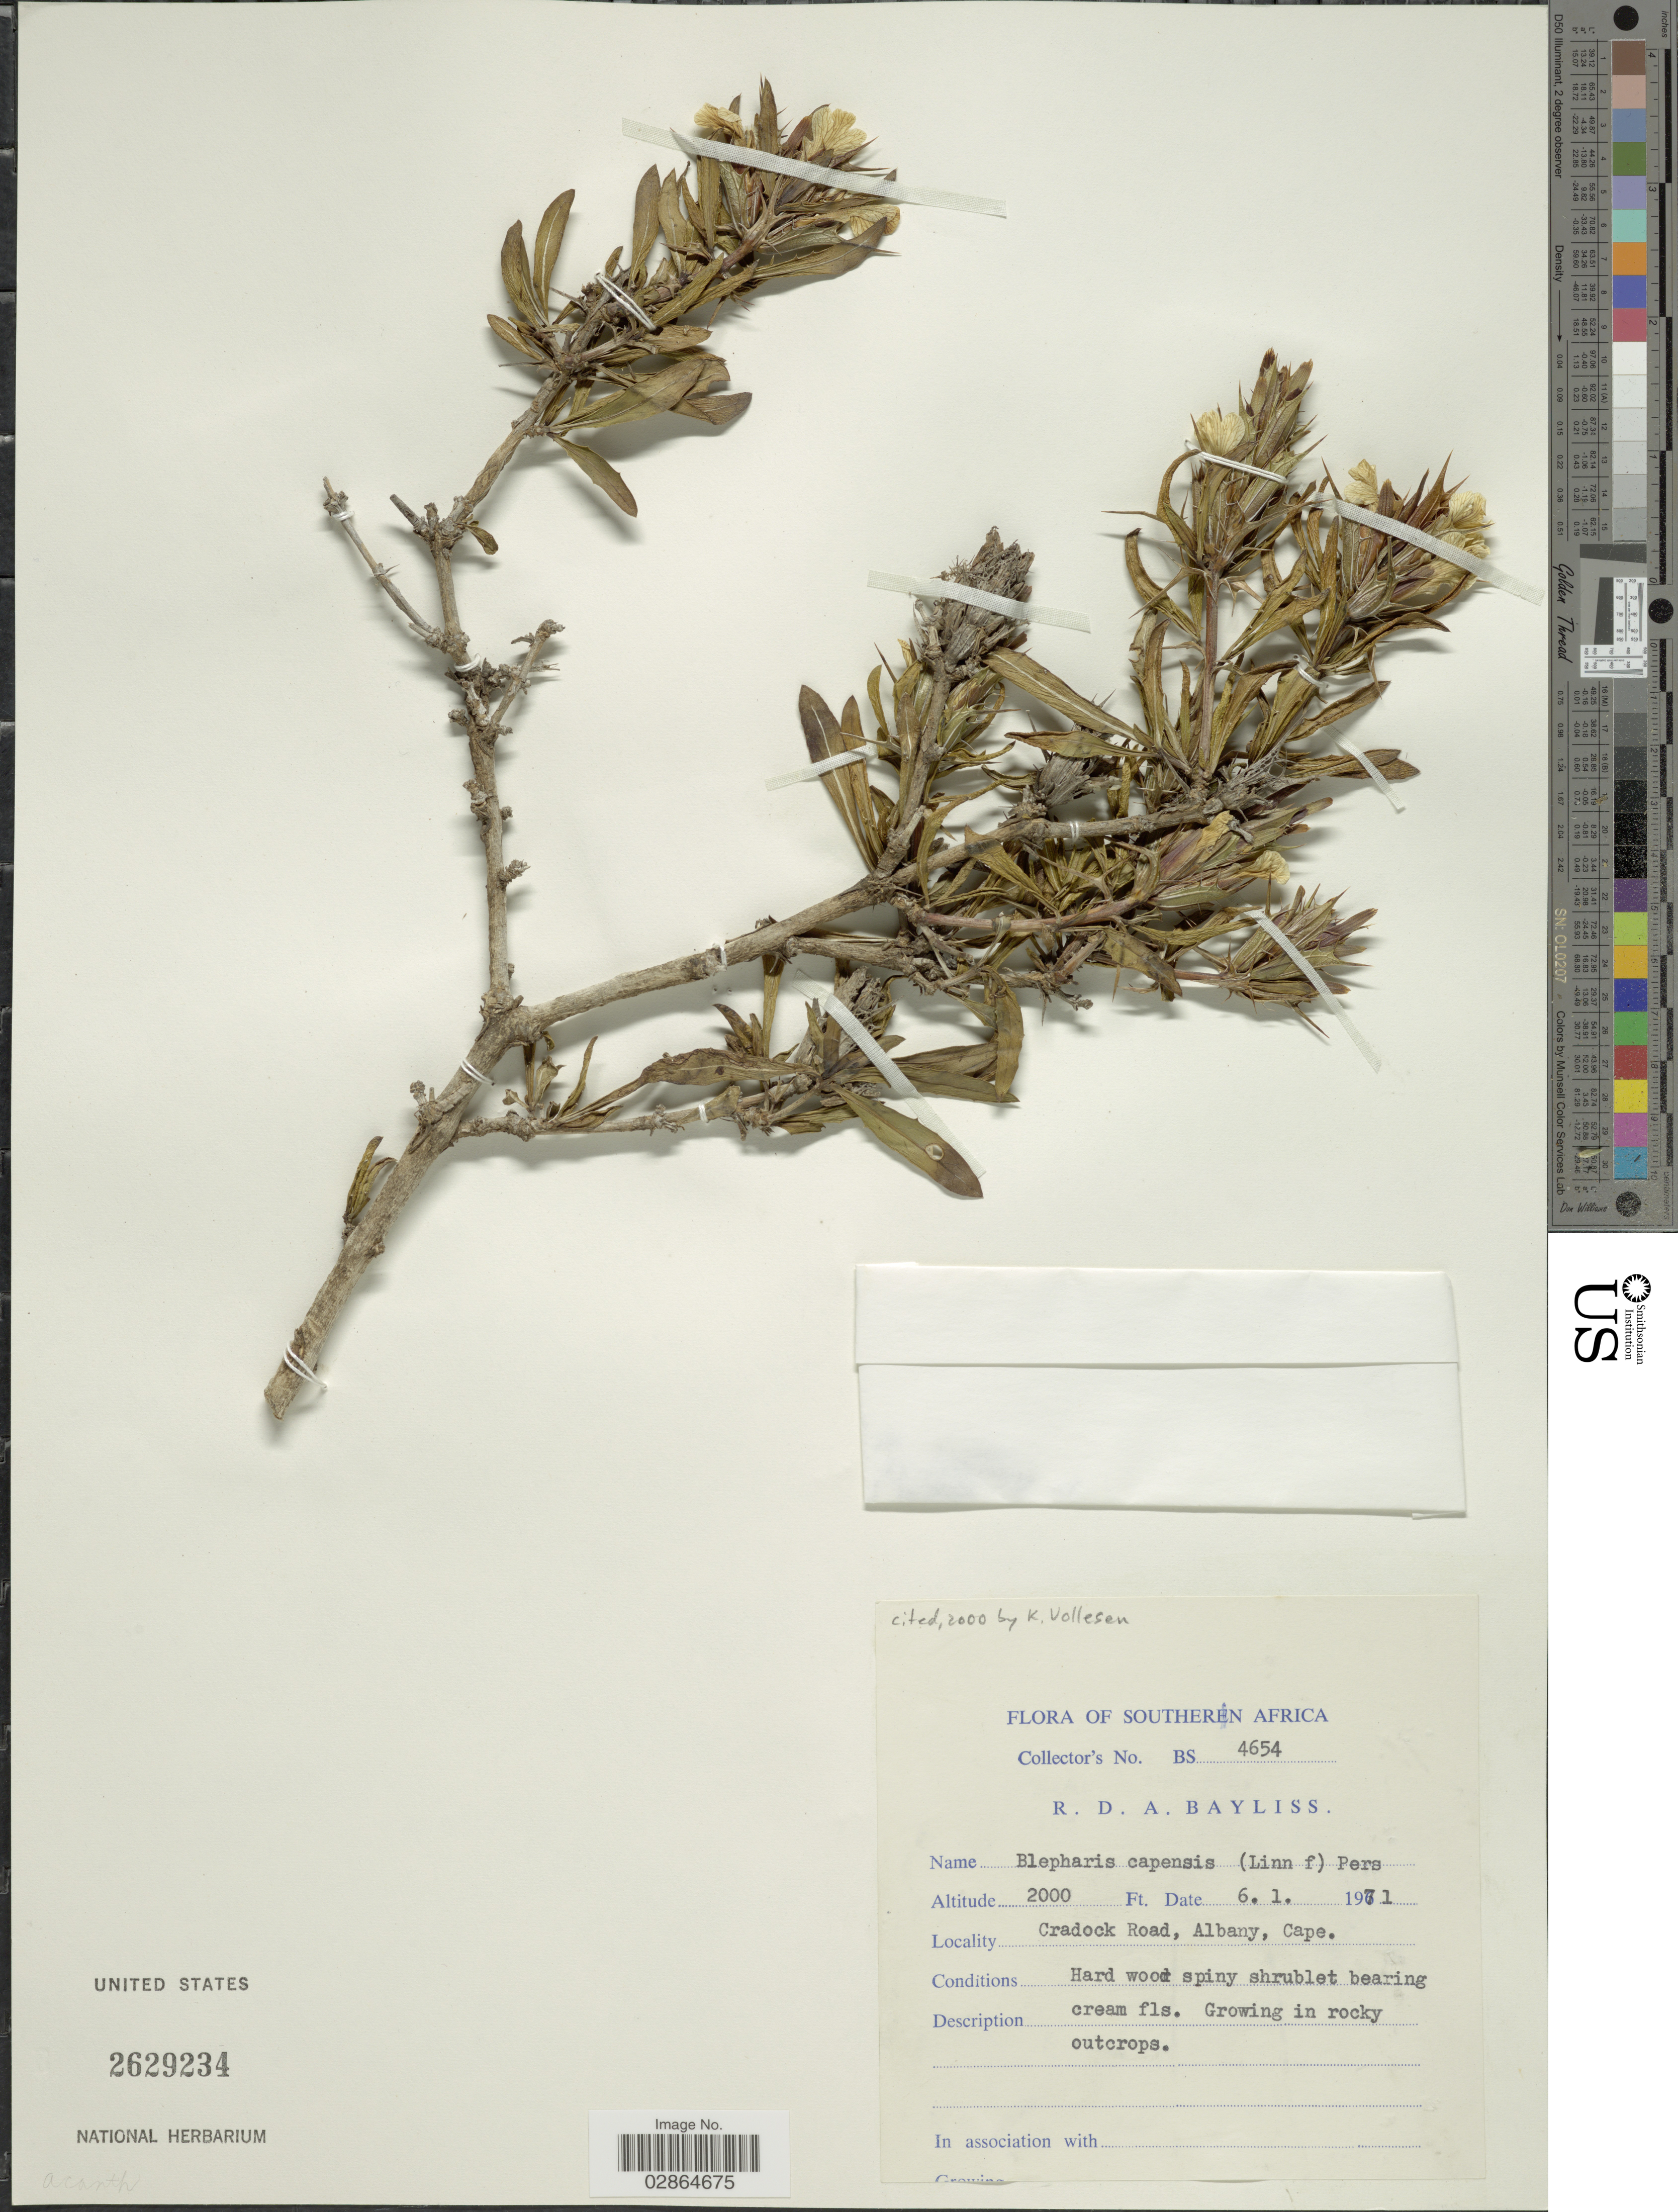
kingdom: Plantae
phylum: Tracheophyta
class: Magnoliopsida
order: Lamiales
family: Acanthaceae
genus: Blepharis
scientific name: Blepharis capensis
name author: (L. f.) Pers.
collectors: R. Bayliss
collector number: BS4654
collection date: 1971-01-06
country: South Africa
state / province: Eastern Cape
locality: Cradock Road, Albany, Cape.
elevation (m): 610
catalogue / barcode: US 2629234